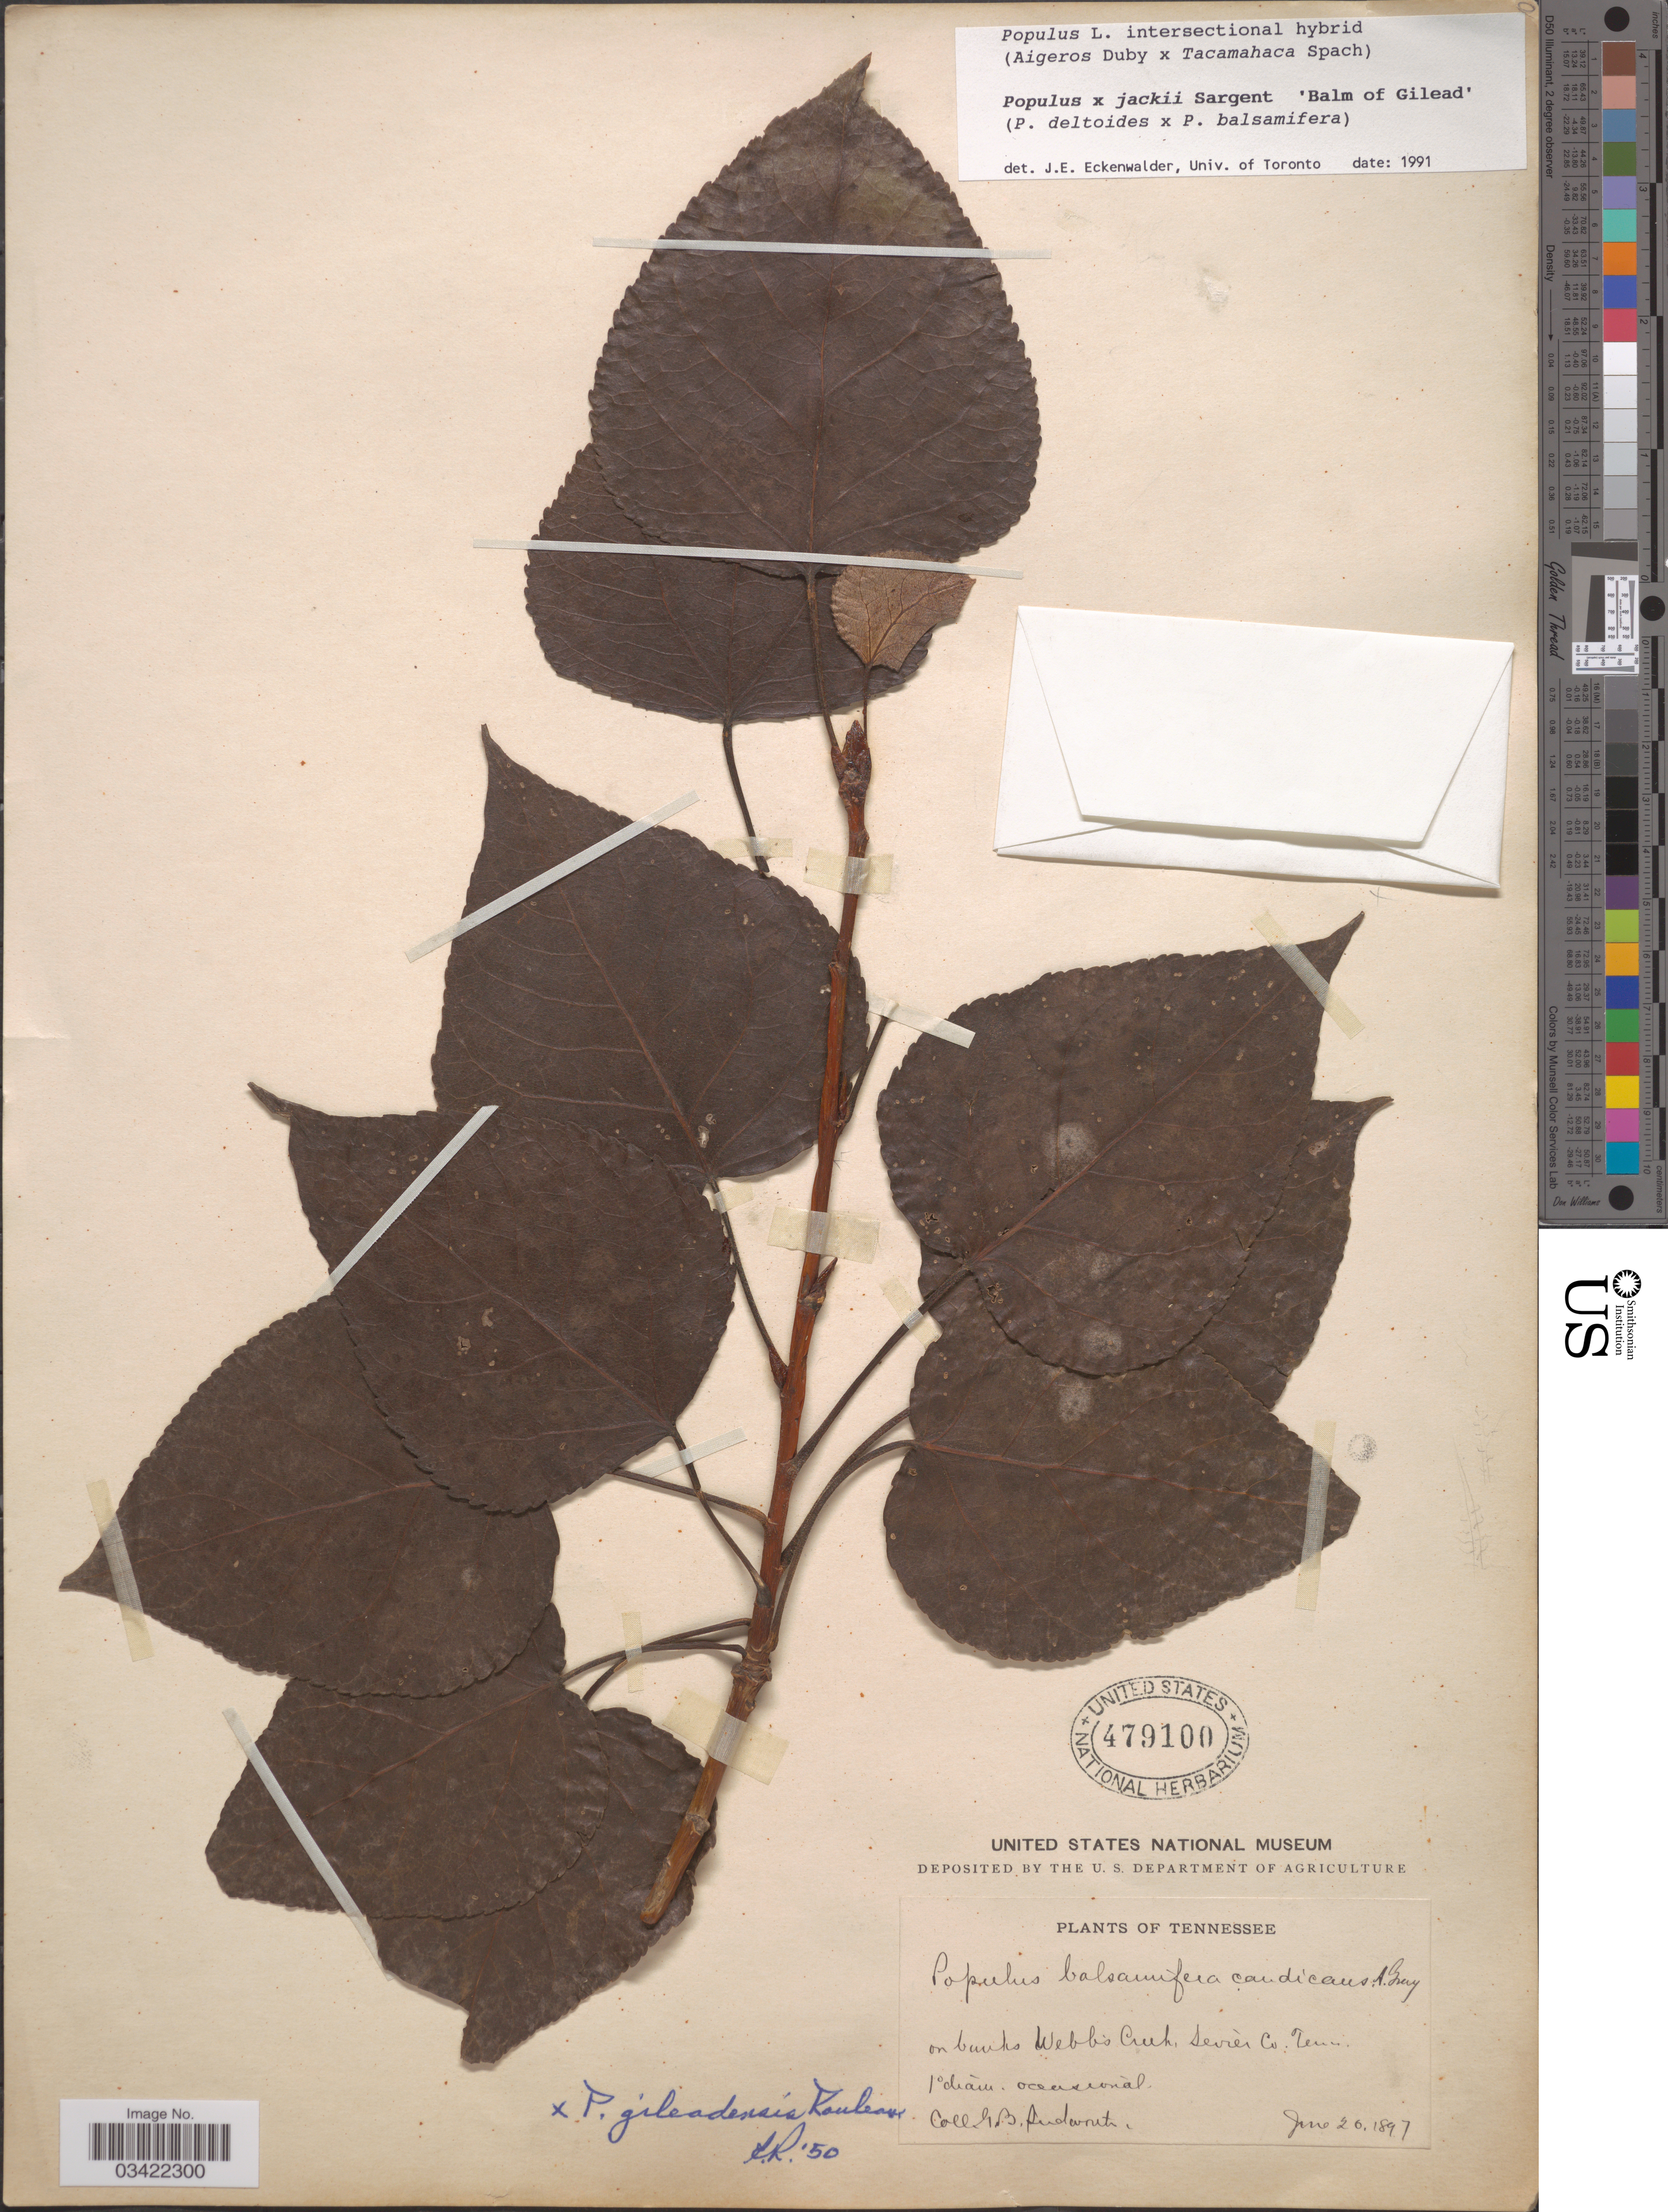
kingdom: Plantae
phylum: Tracheophyta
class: Magnoliopsida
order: Malpighiales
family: Salicaceae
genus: Populus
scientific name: Populus x jackii 'Balm of Gilead'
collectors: G. B. Sudworth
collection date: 1897-06-20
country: United States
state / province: Tennessee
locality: On bank Webb's Creek, Sevier Co.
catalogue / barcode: US 479100